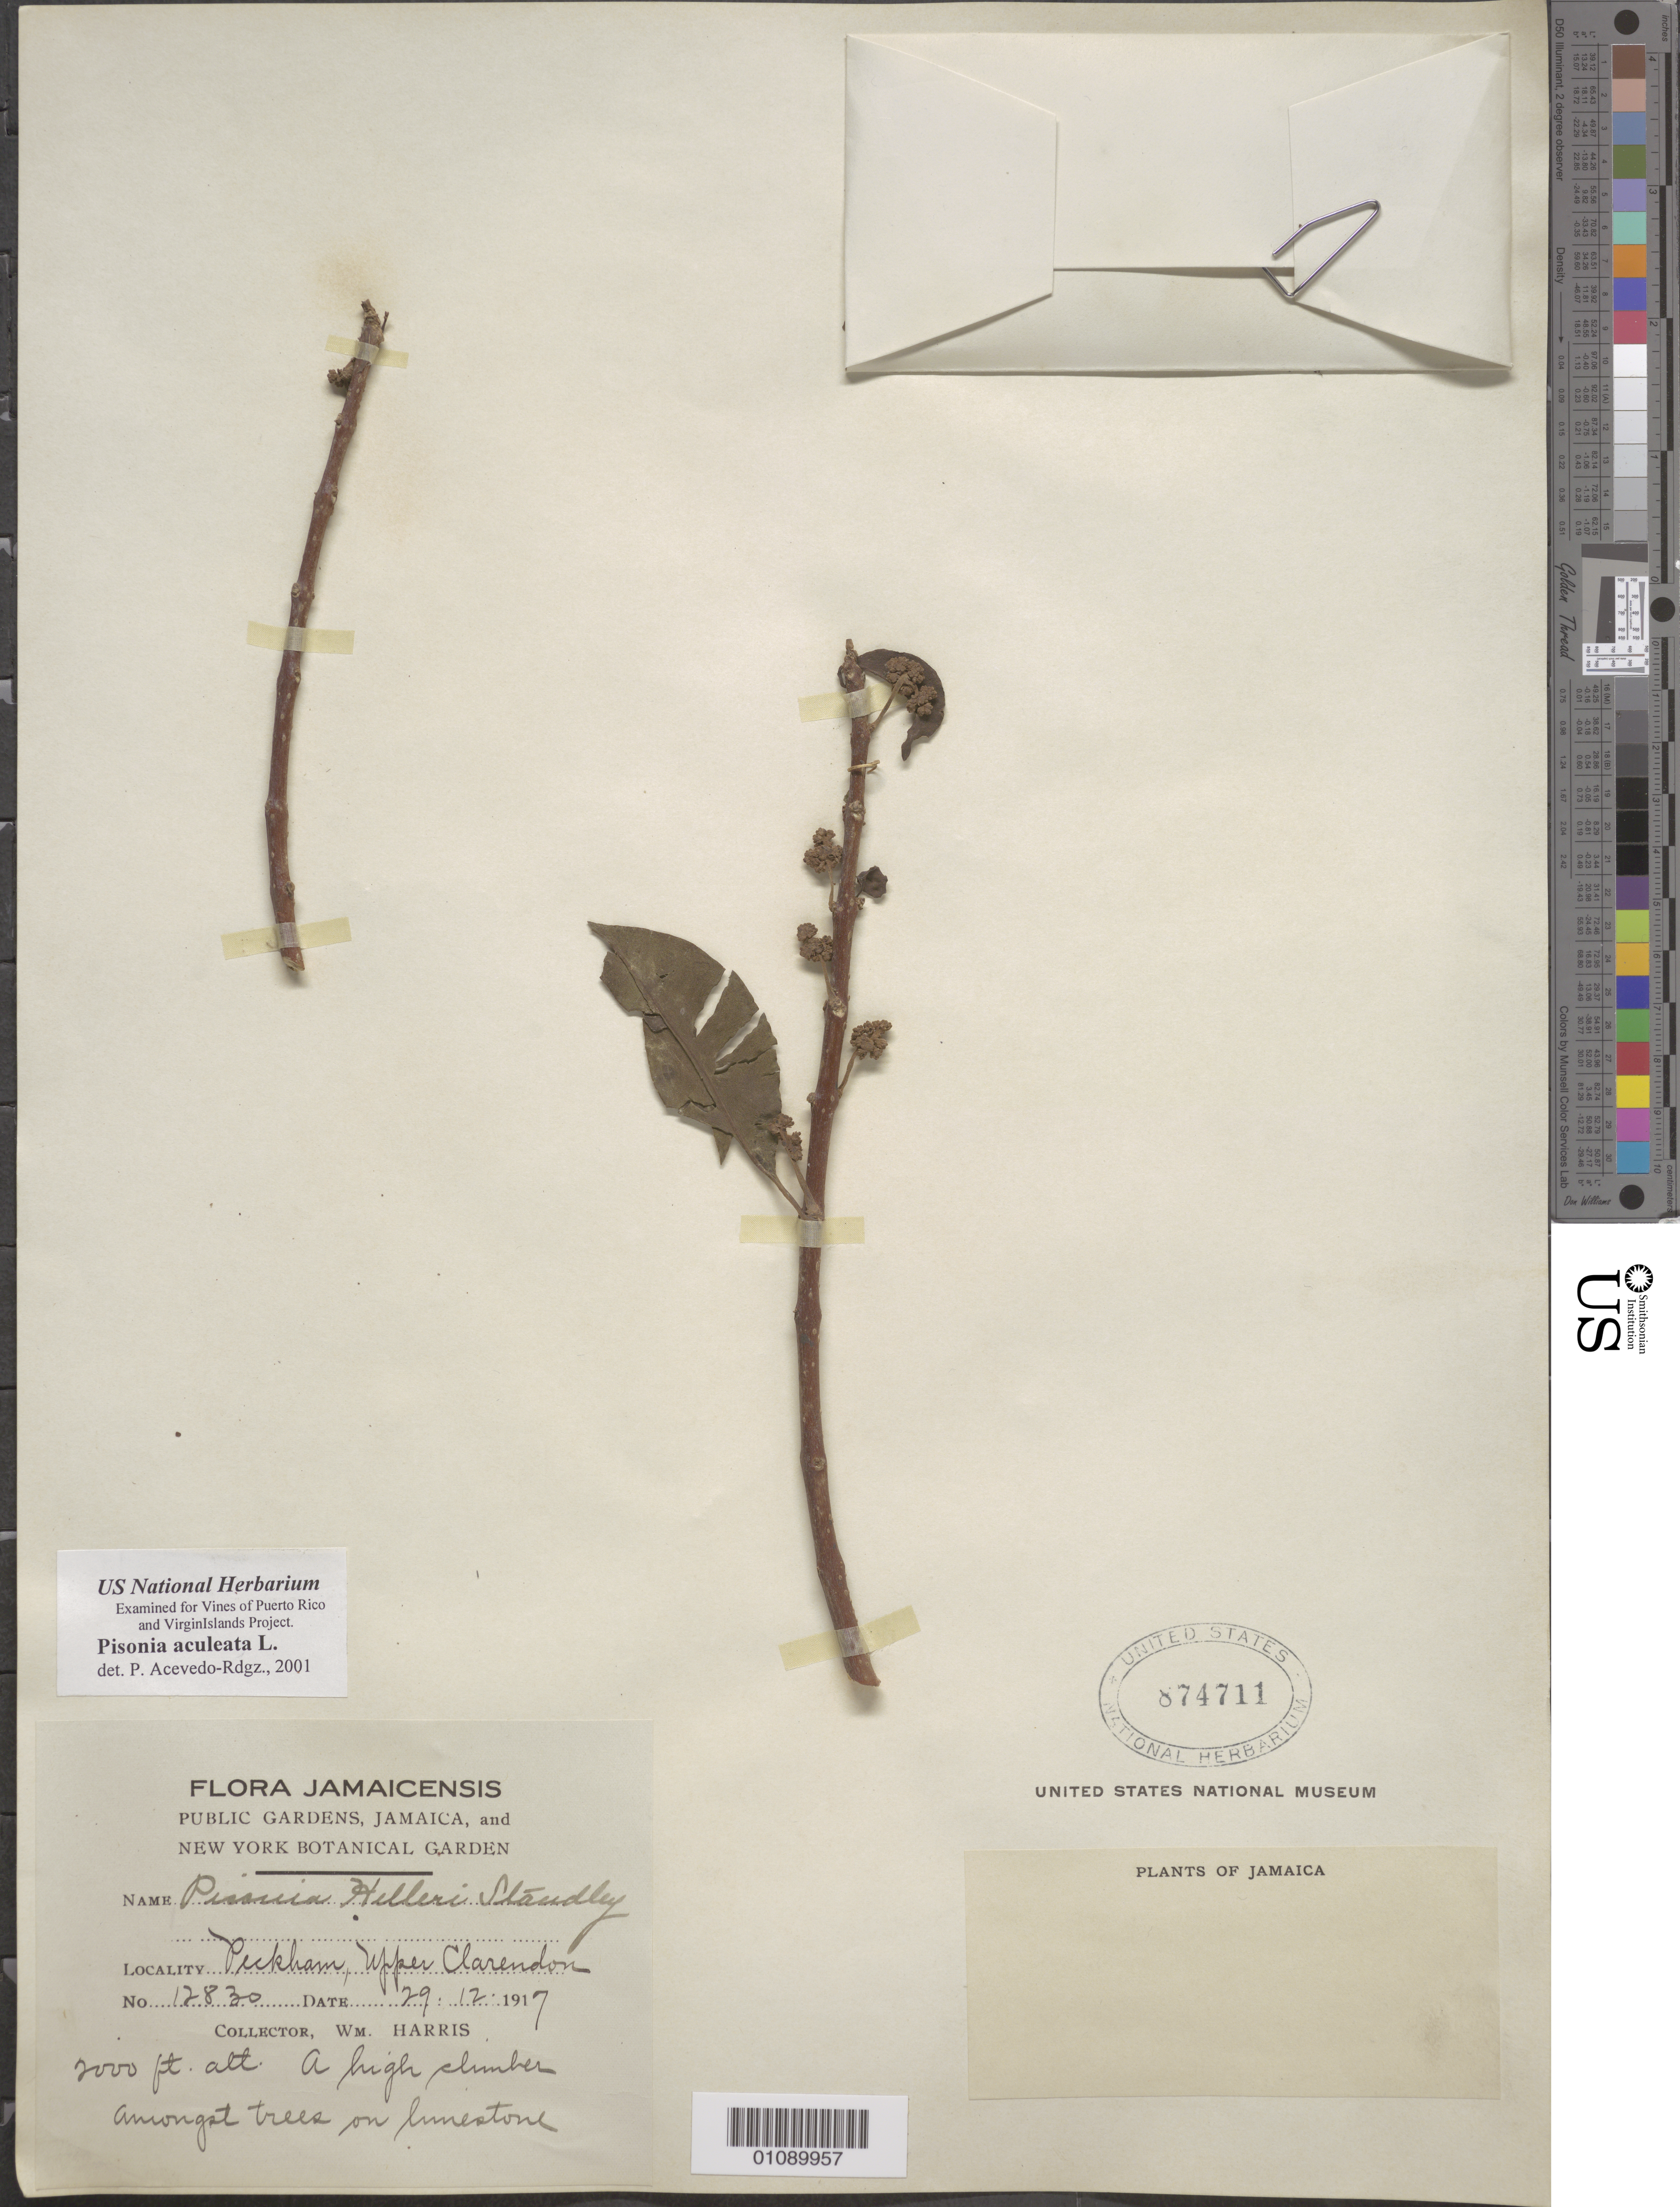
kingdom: Plantae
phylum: Tracheophyta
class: Magnoliopsida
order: Caryophyllales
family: Nyctaginaceae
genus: Pisonia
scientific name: Pisonia aculeata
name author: L.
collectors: W. Harris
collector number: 12830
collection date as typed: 29 Dec 1917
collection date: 1917-12-29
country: Jamaica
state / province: Clarendon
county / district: Peckham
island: Jamaica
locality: Upper Clarendon, Peckham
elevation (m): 610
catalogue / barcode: US 874711